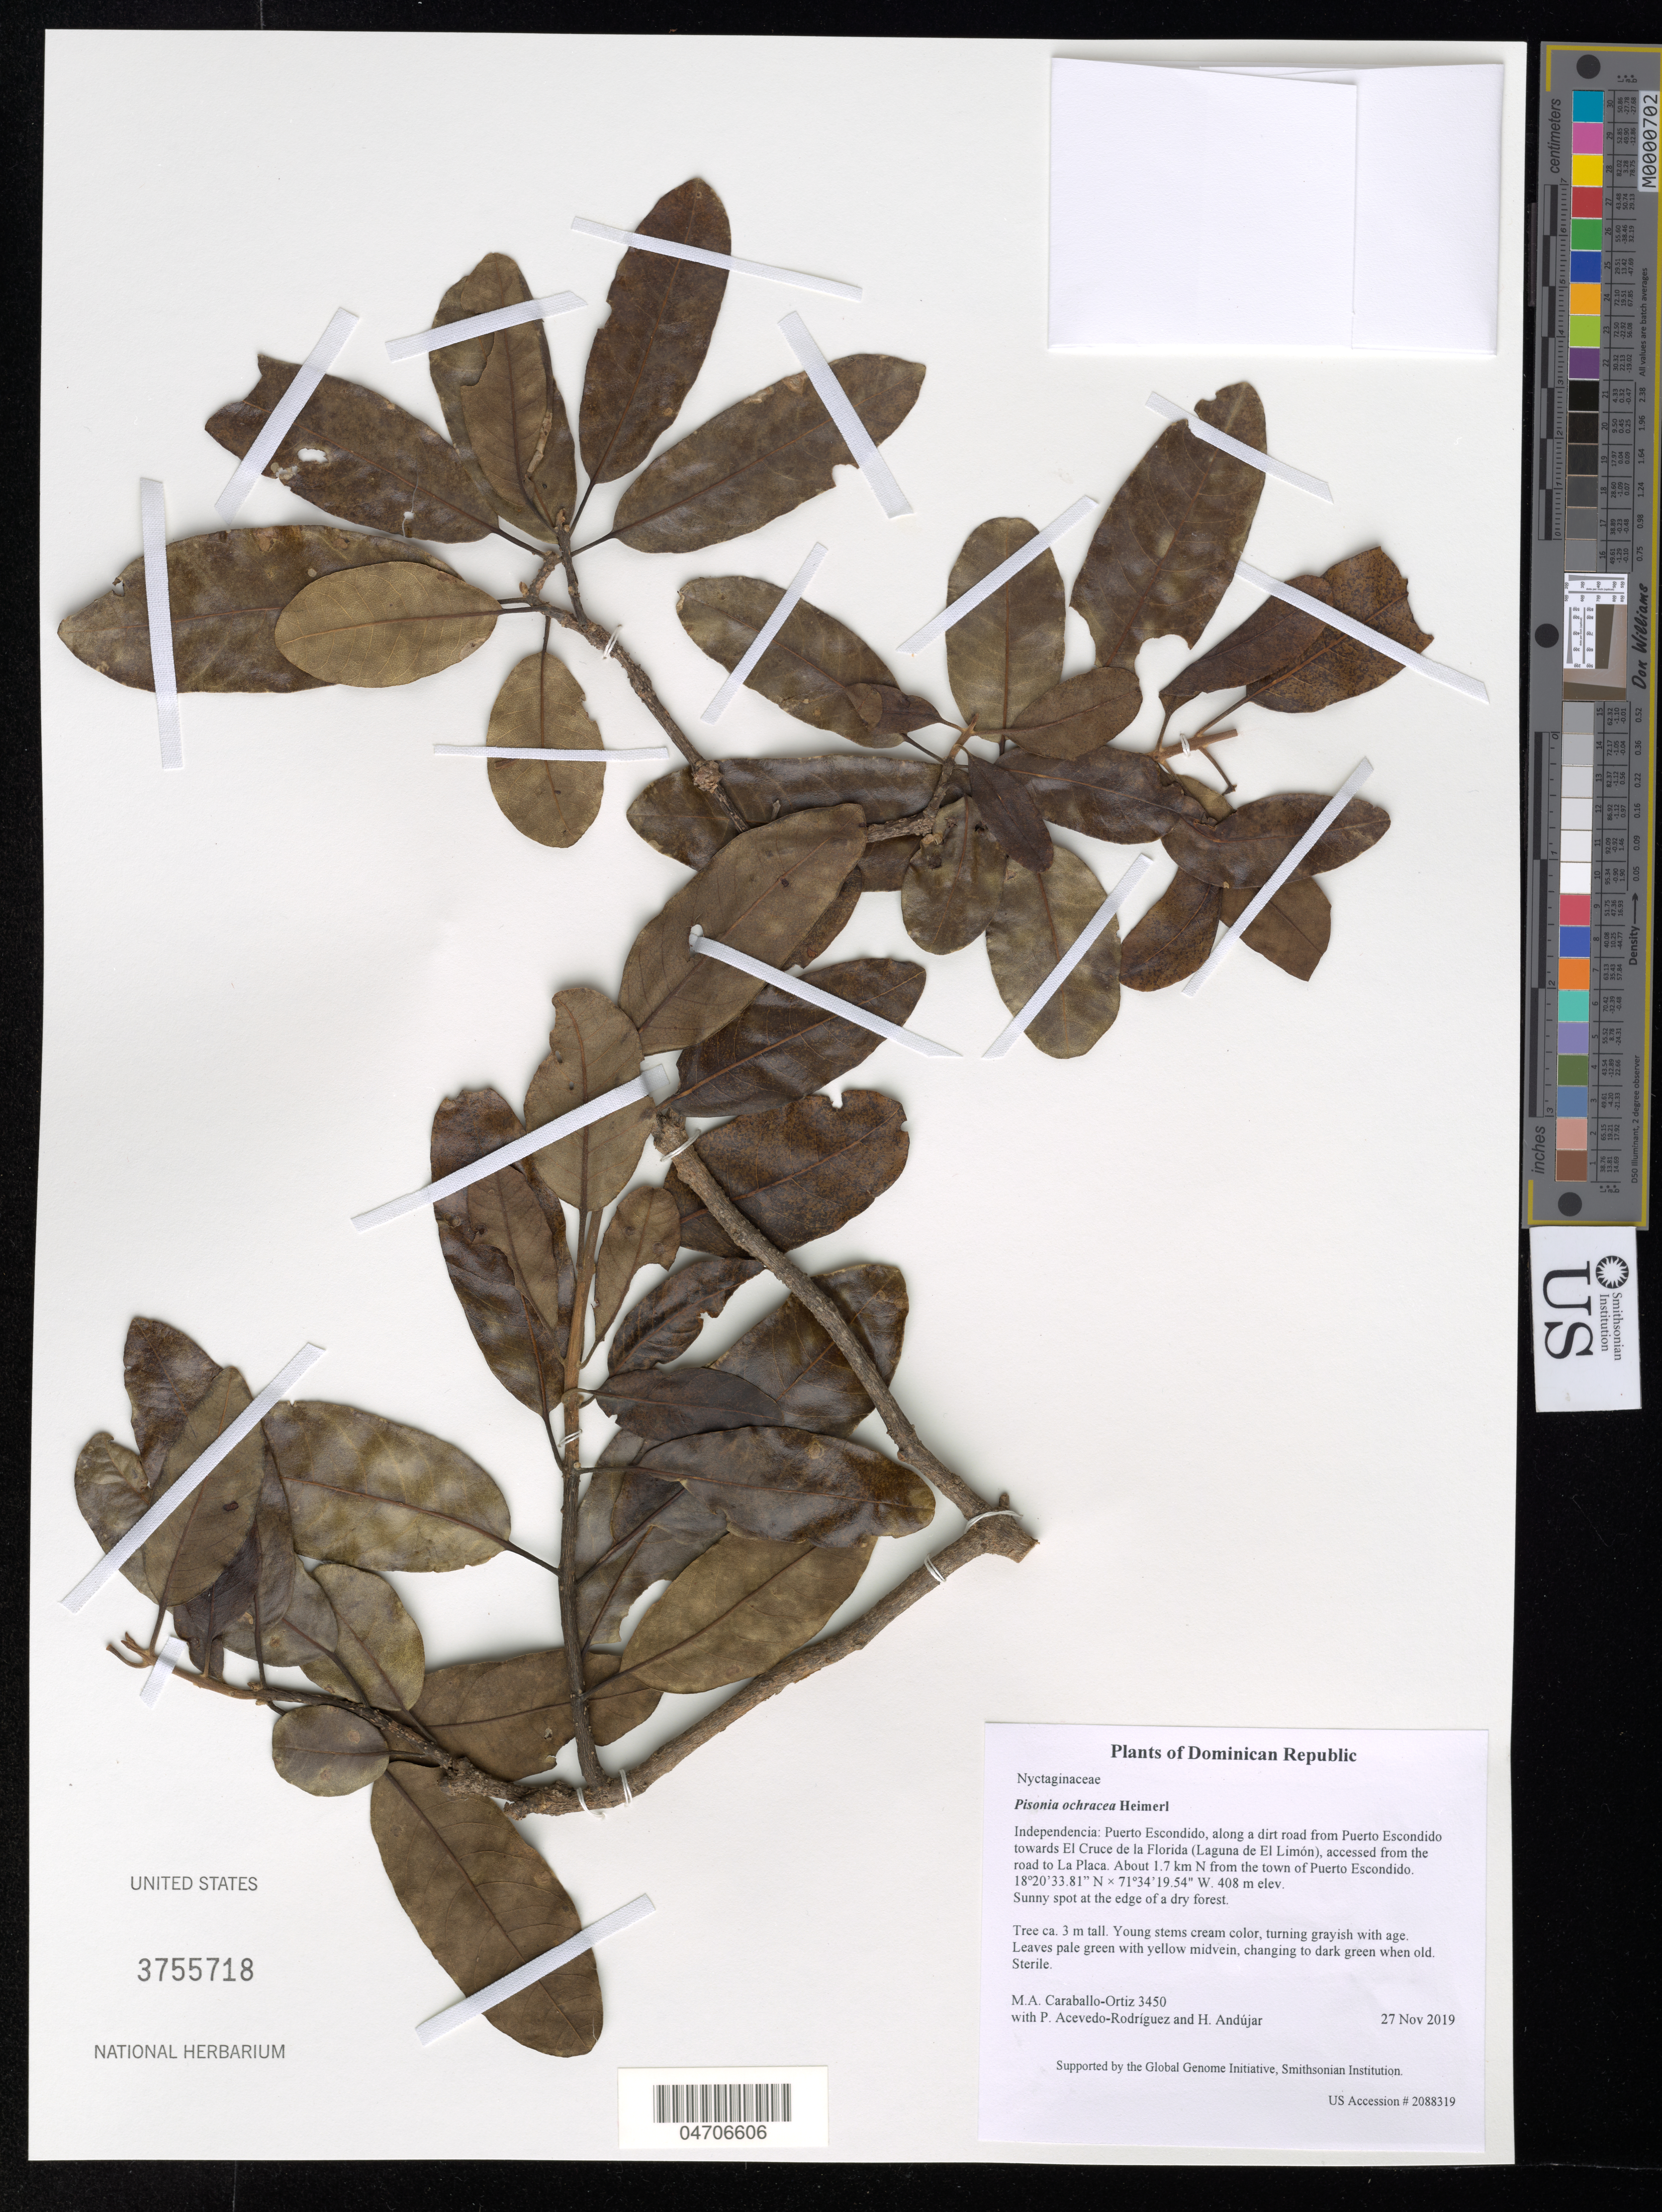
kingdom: Plantae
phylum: Tracheophyta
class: Magnoliopsida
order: Caryophyllales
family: Nyctaginaceae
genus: Pisonia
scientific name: Pisonia ochracea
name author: Heimerl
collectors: M. Caraballo-Ortiz, P. Acevedo-Rodr. & H. Andujar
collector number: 3450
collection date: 2019-11-27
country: Dominican Republic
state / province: Independencia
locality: Puerto Escondido, along a dirt road from Puerto Escondido towards El Cruce de la Florida (Laguna de El Limón), accessed from the road to La Placa. About 1.7 km N from the town of Puerto Escondido.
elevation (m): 408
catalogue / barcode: US 3755718